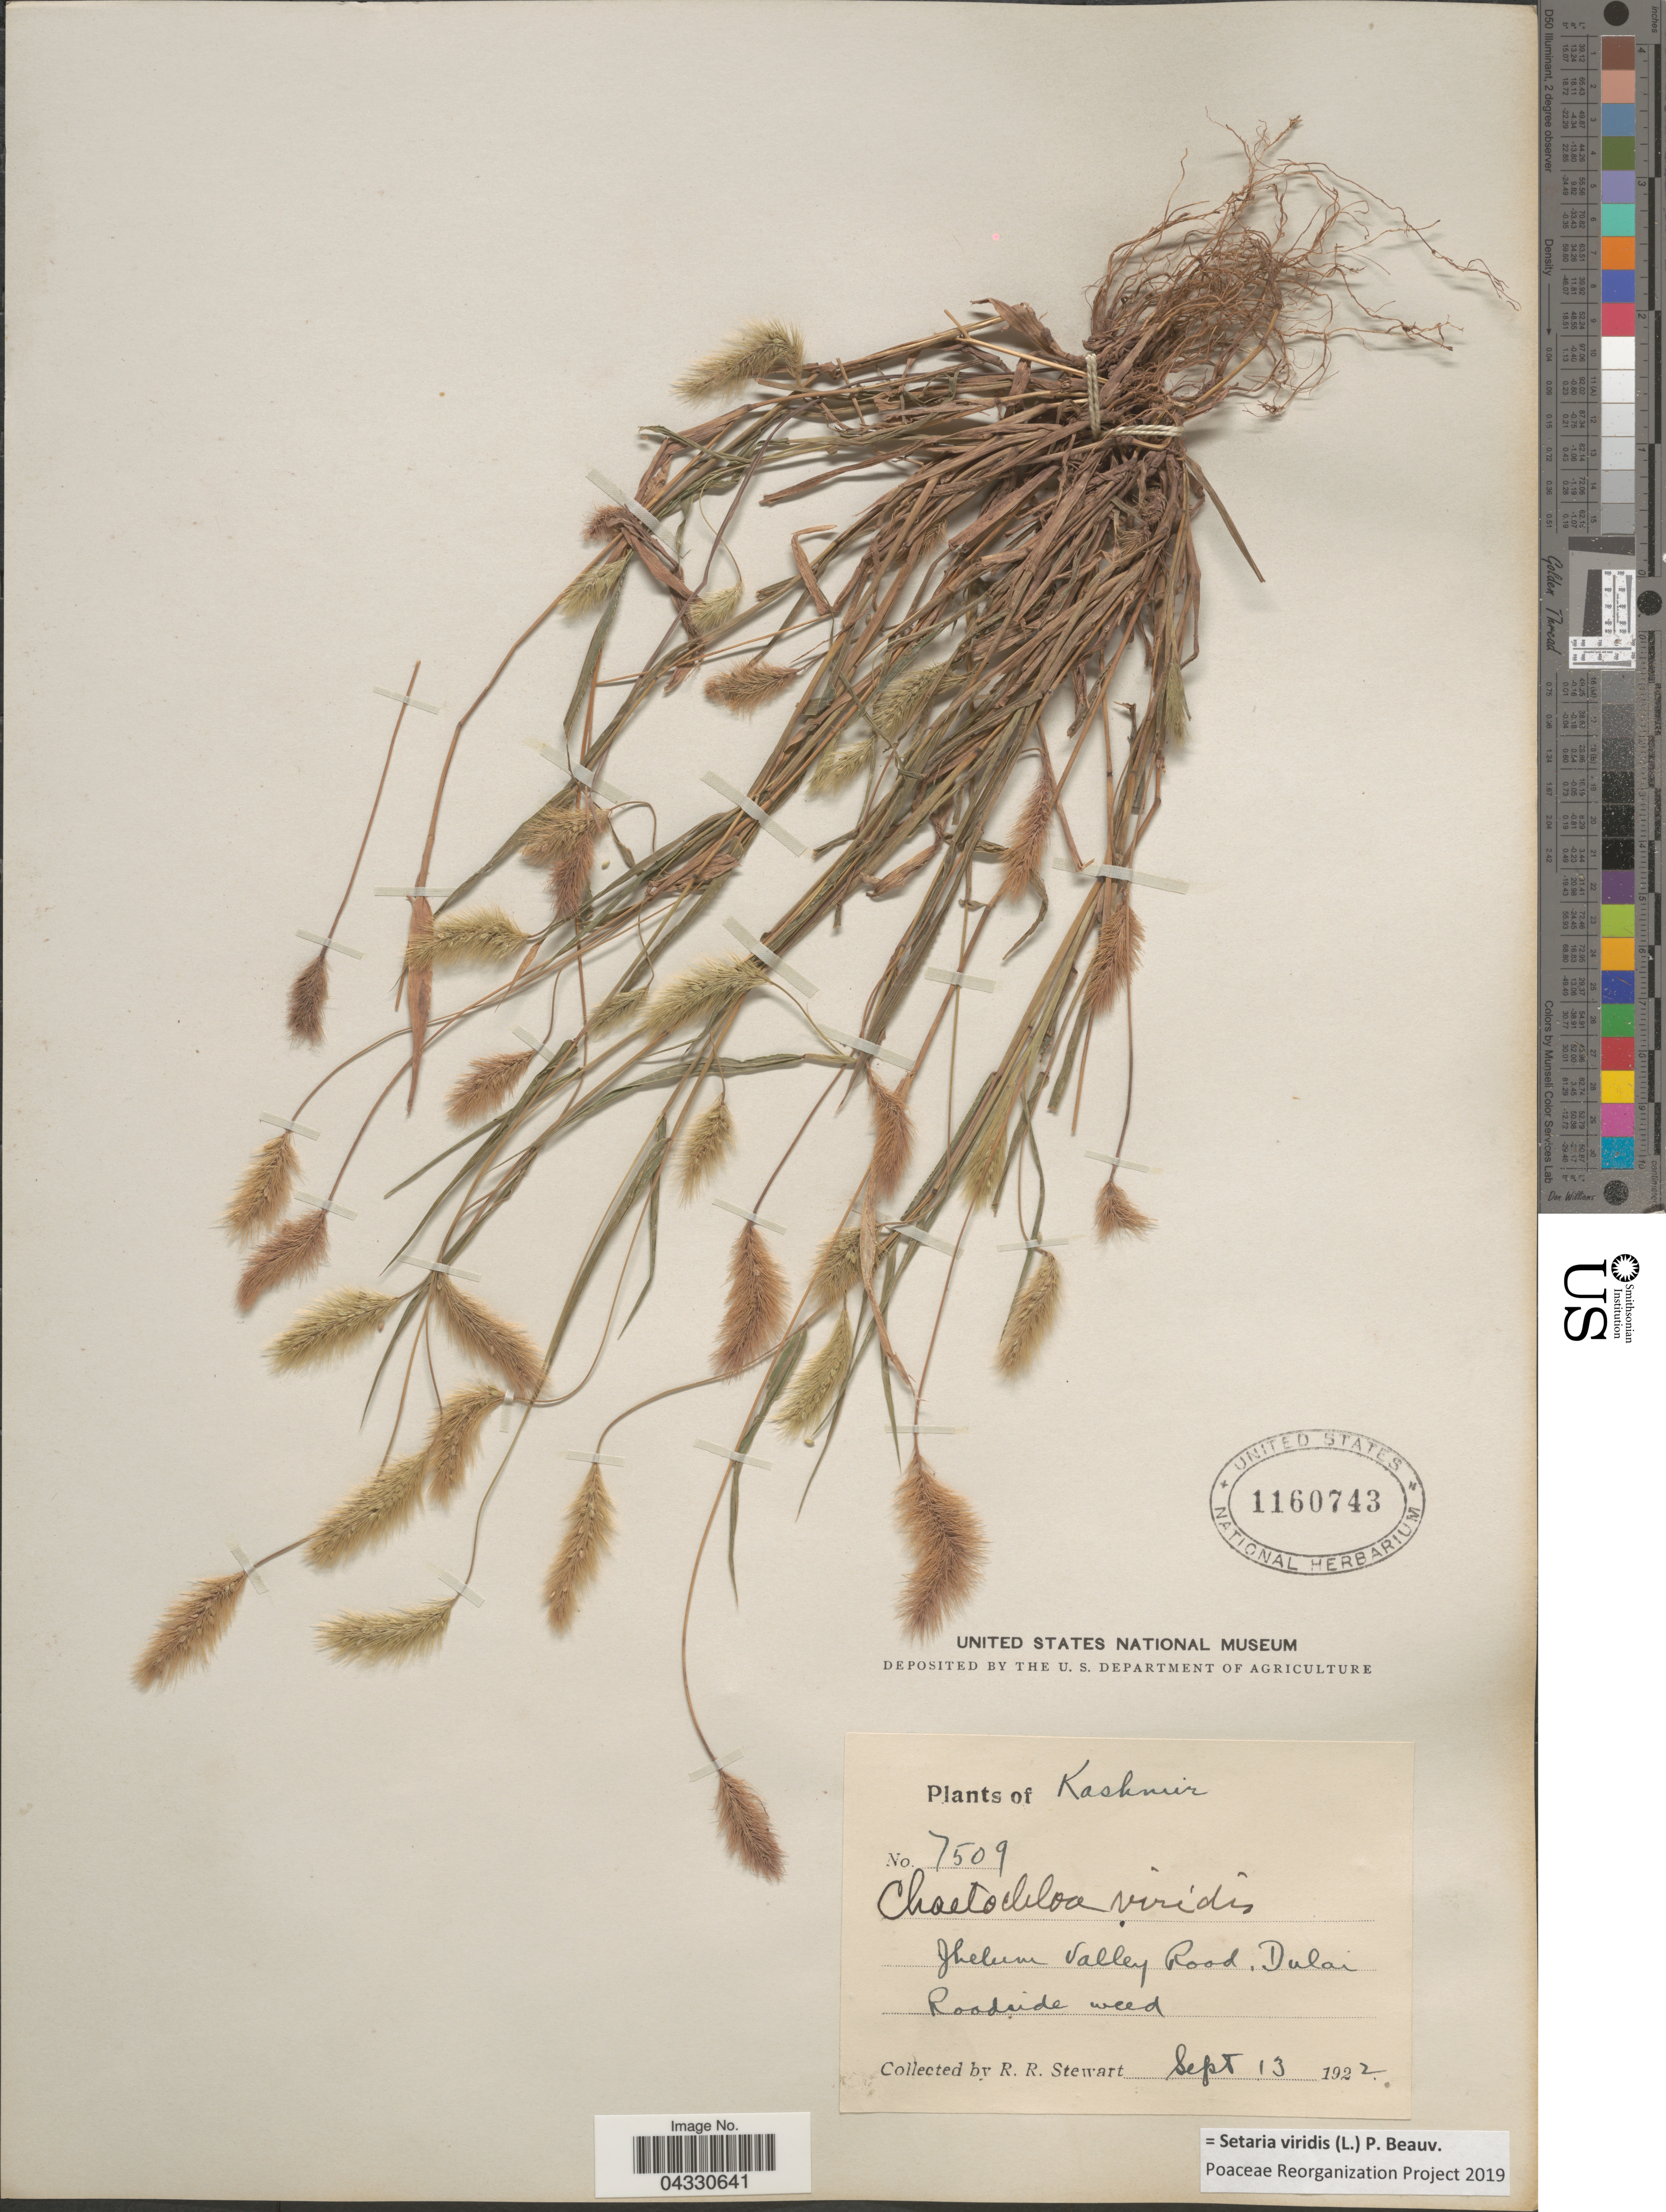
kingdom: Plantae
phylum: Tracheophyta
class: Liliopsida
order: Poales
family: Poaceae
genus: Setaria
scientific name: Setaria viridis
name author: (L.) P. Beauv.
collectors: R. Stewart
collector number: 7509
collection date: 1922-09-13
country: India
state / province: Jammu and Kashmir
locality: Kashmir. Jhelum Valley Road, Dulai.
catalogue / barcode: US 1160743